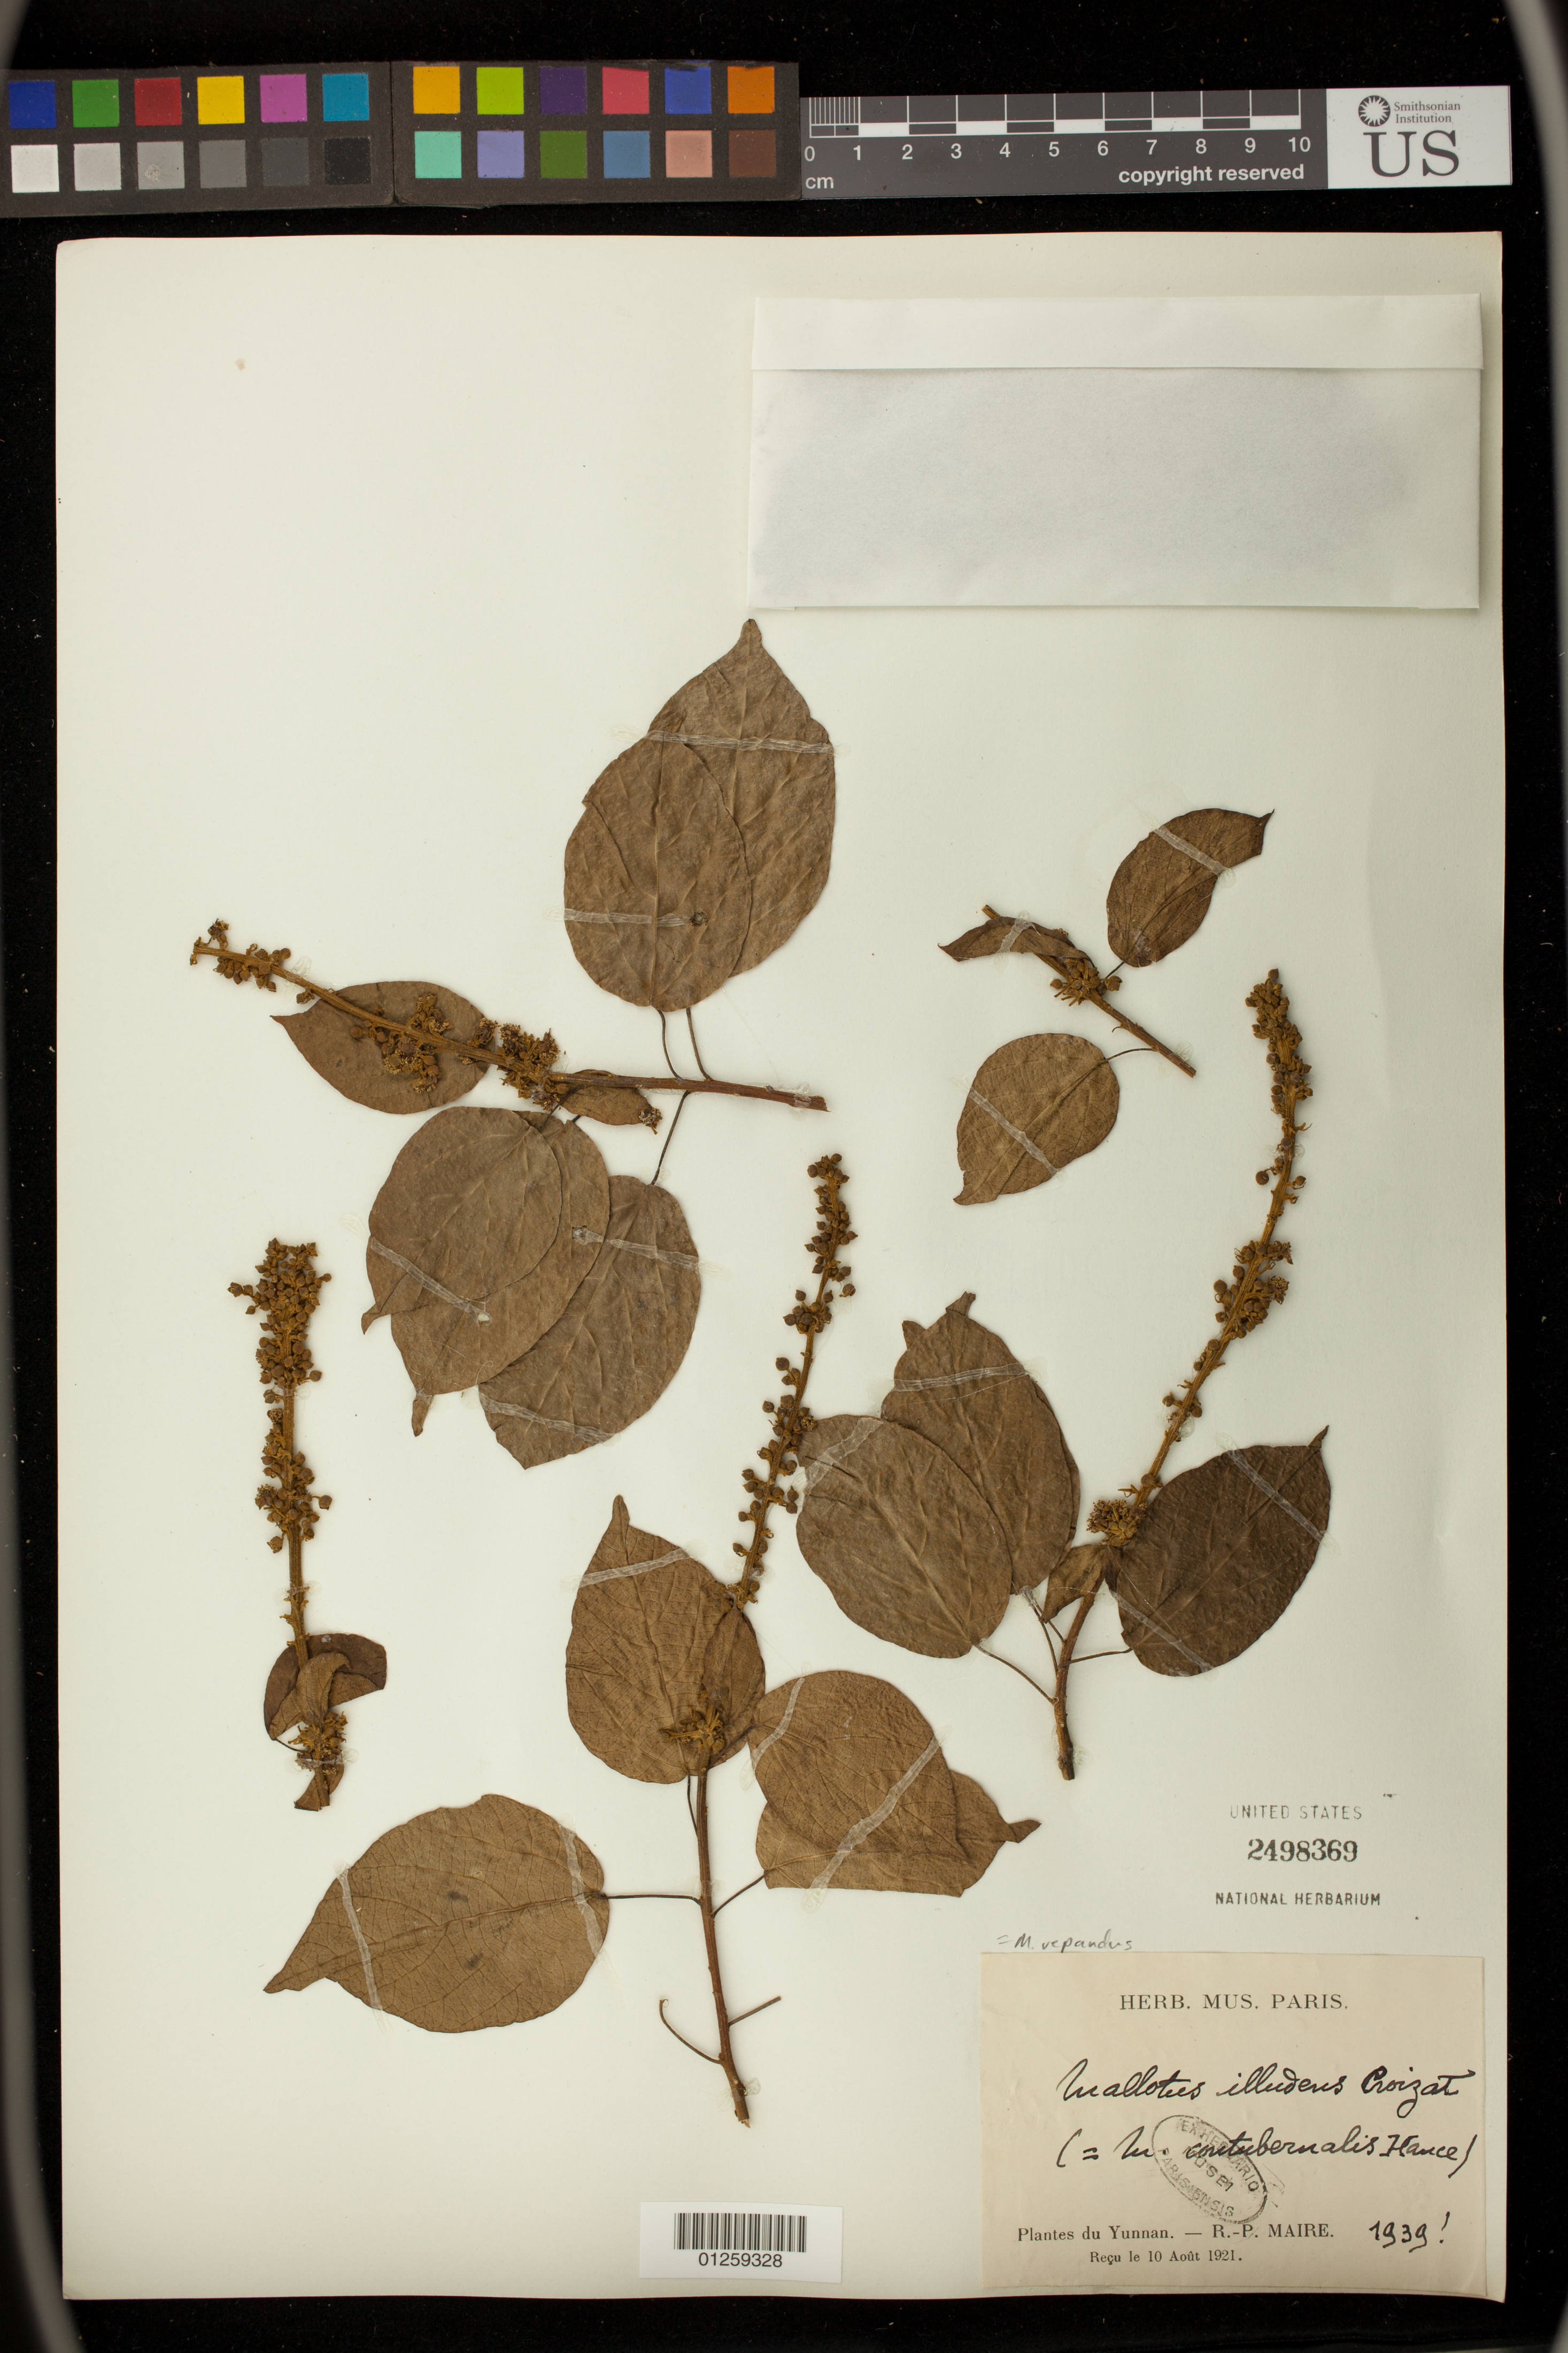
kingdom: Plantae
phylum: Tracheophyta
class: Magnoliopsida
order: Malpighiales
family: Euphorbiaceae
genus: Mallotus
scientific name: Mallotus repandus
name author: (Rottler) Müll. Arg.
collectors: R.-P. Maire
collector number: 1939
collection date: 1921-08-10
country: China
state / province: Yunnan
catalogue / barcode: US 2498369